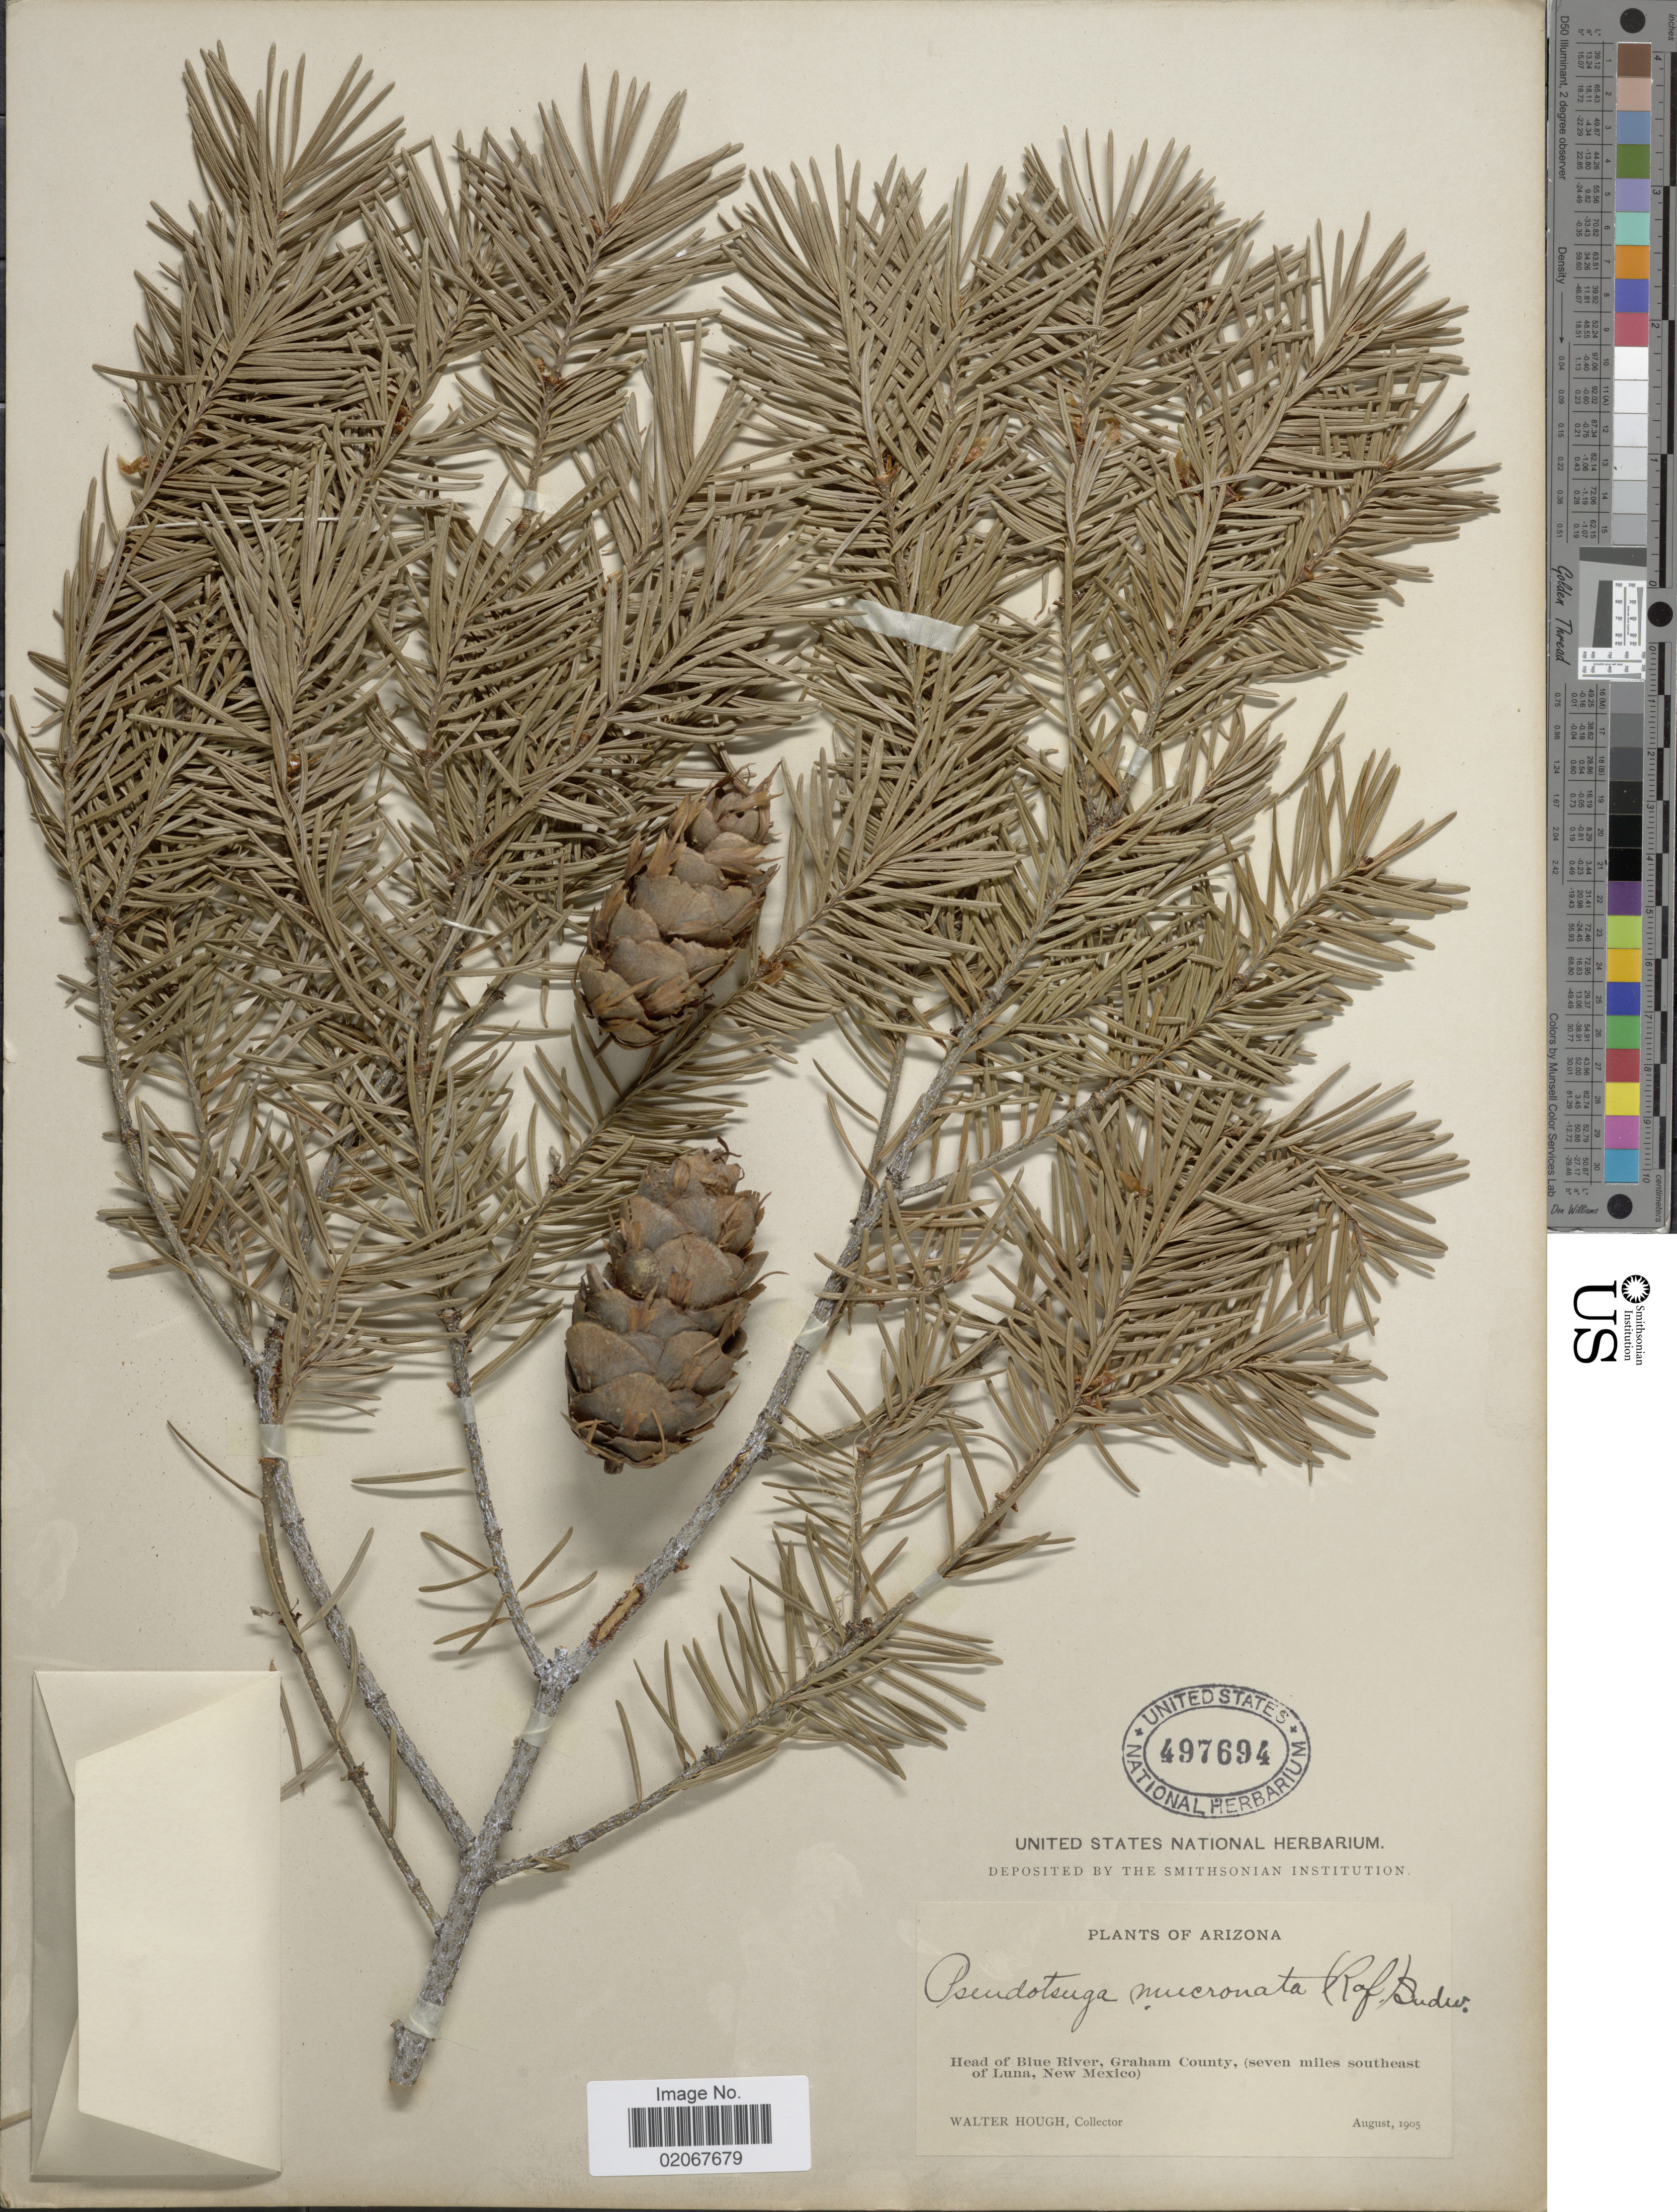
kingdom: Plantae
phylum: Tracheophyta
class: Pinopsida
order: Pinales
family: Pinaceae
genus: Pseudotsuga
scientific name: Pseudotsuga menziesii var. glauca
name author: (Beissn.) Franco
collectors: W. Hough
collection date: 1905-08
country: United States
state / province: Arizona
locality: Head of Blue River, Graham County, (seven miles southeast of Luna, New Mexico)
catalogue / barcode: US 497694